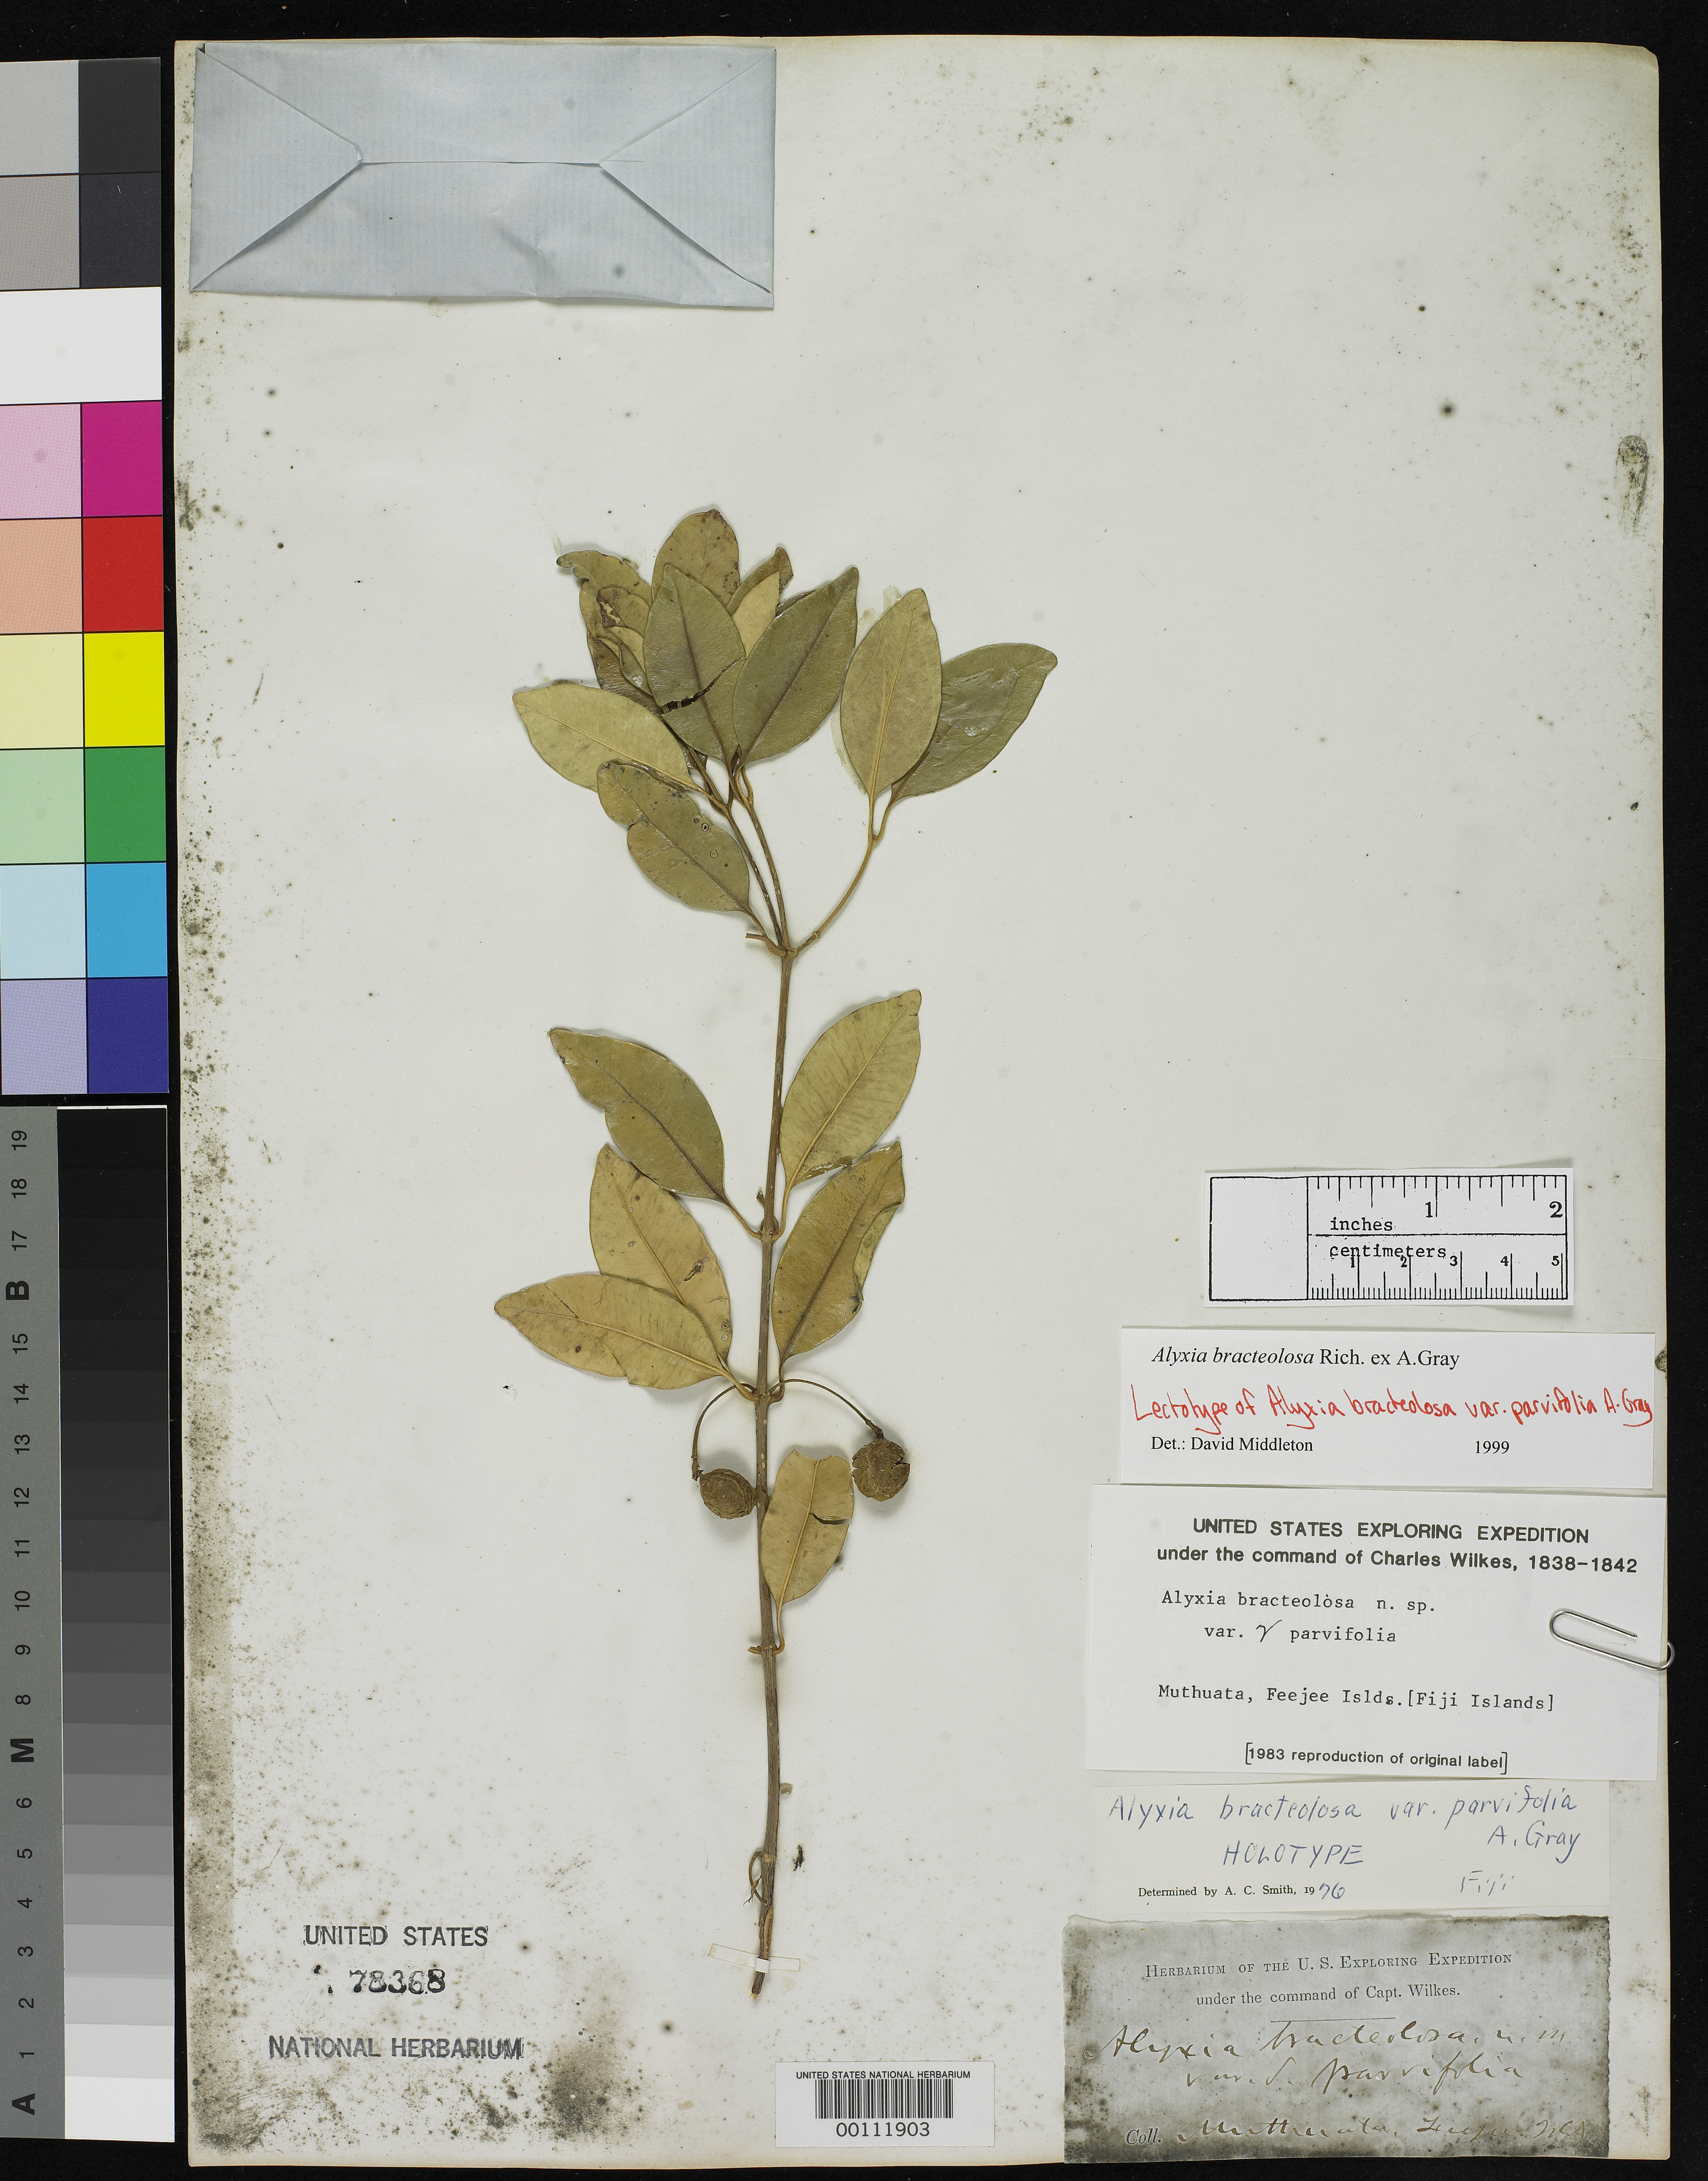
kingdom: Plantae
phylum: Tracheophyta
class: Magnoliopsida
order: Gentianales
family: Apocynaceae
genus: Alyxia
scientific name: Alyxia bracteolosa var. parvifolia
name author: A. Gray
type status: Holotype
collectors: Wilkes Explor. Exped.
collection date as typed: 1838 to -- --- 1842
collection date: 1838/1842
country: Fiji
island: Macuata-i-wai [Mathuata-i-wai]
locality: (island as Muthuata)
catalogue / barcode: US 78368